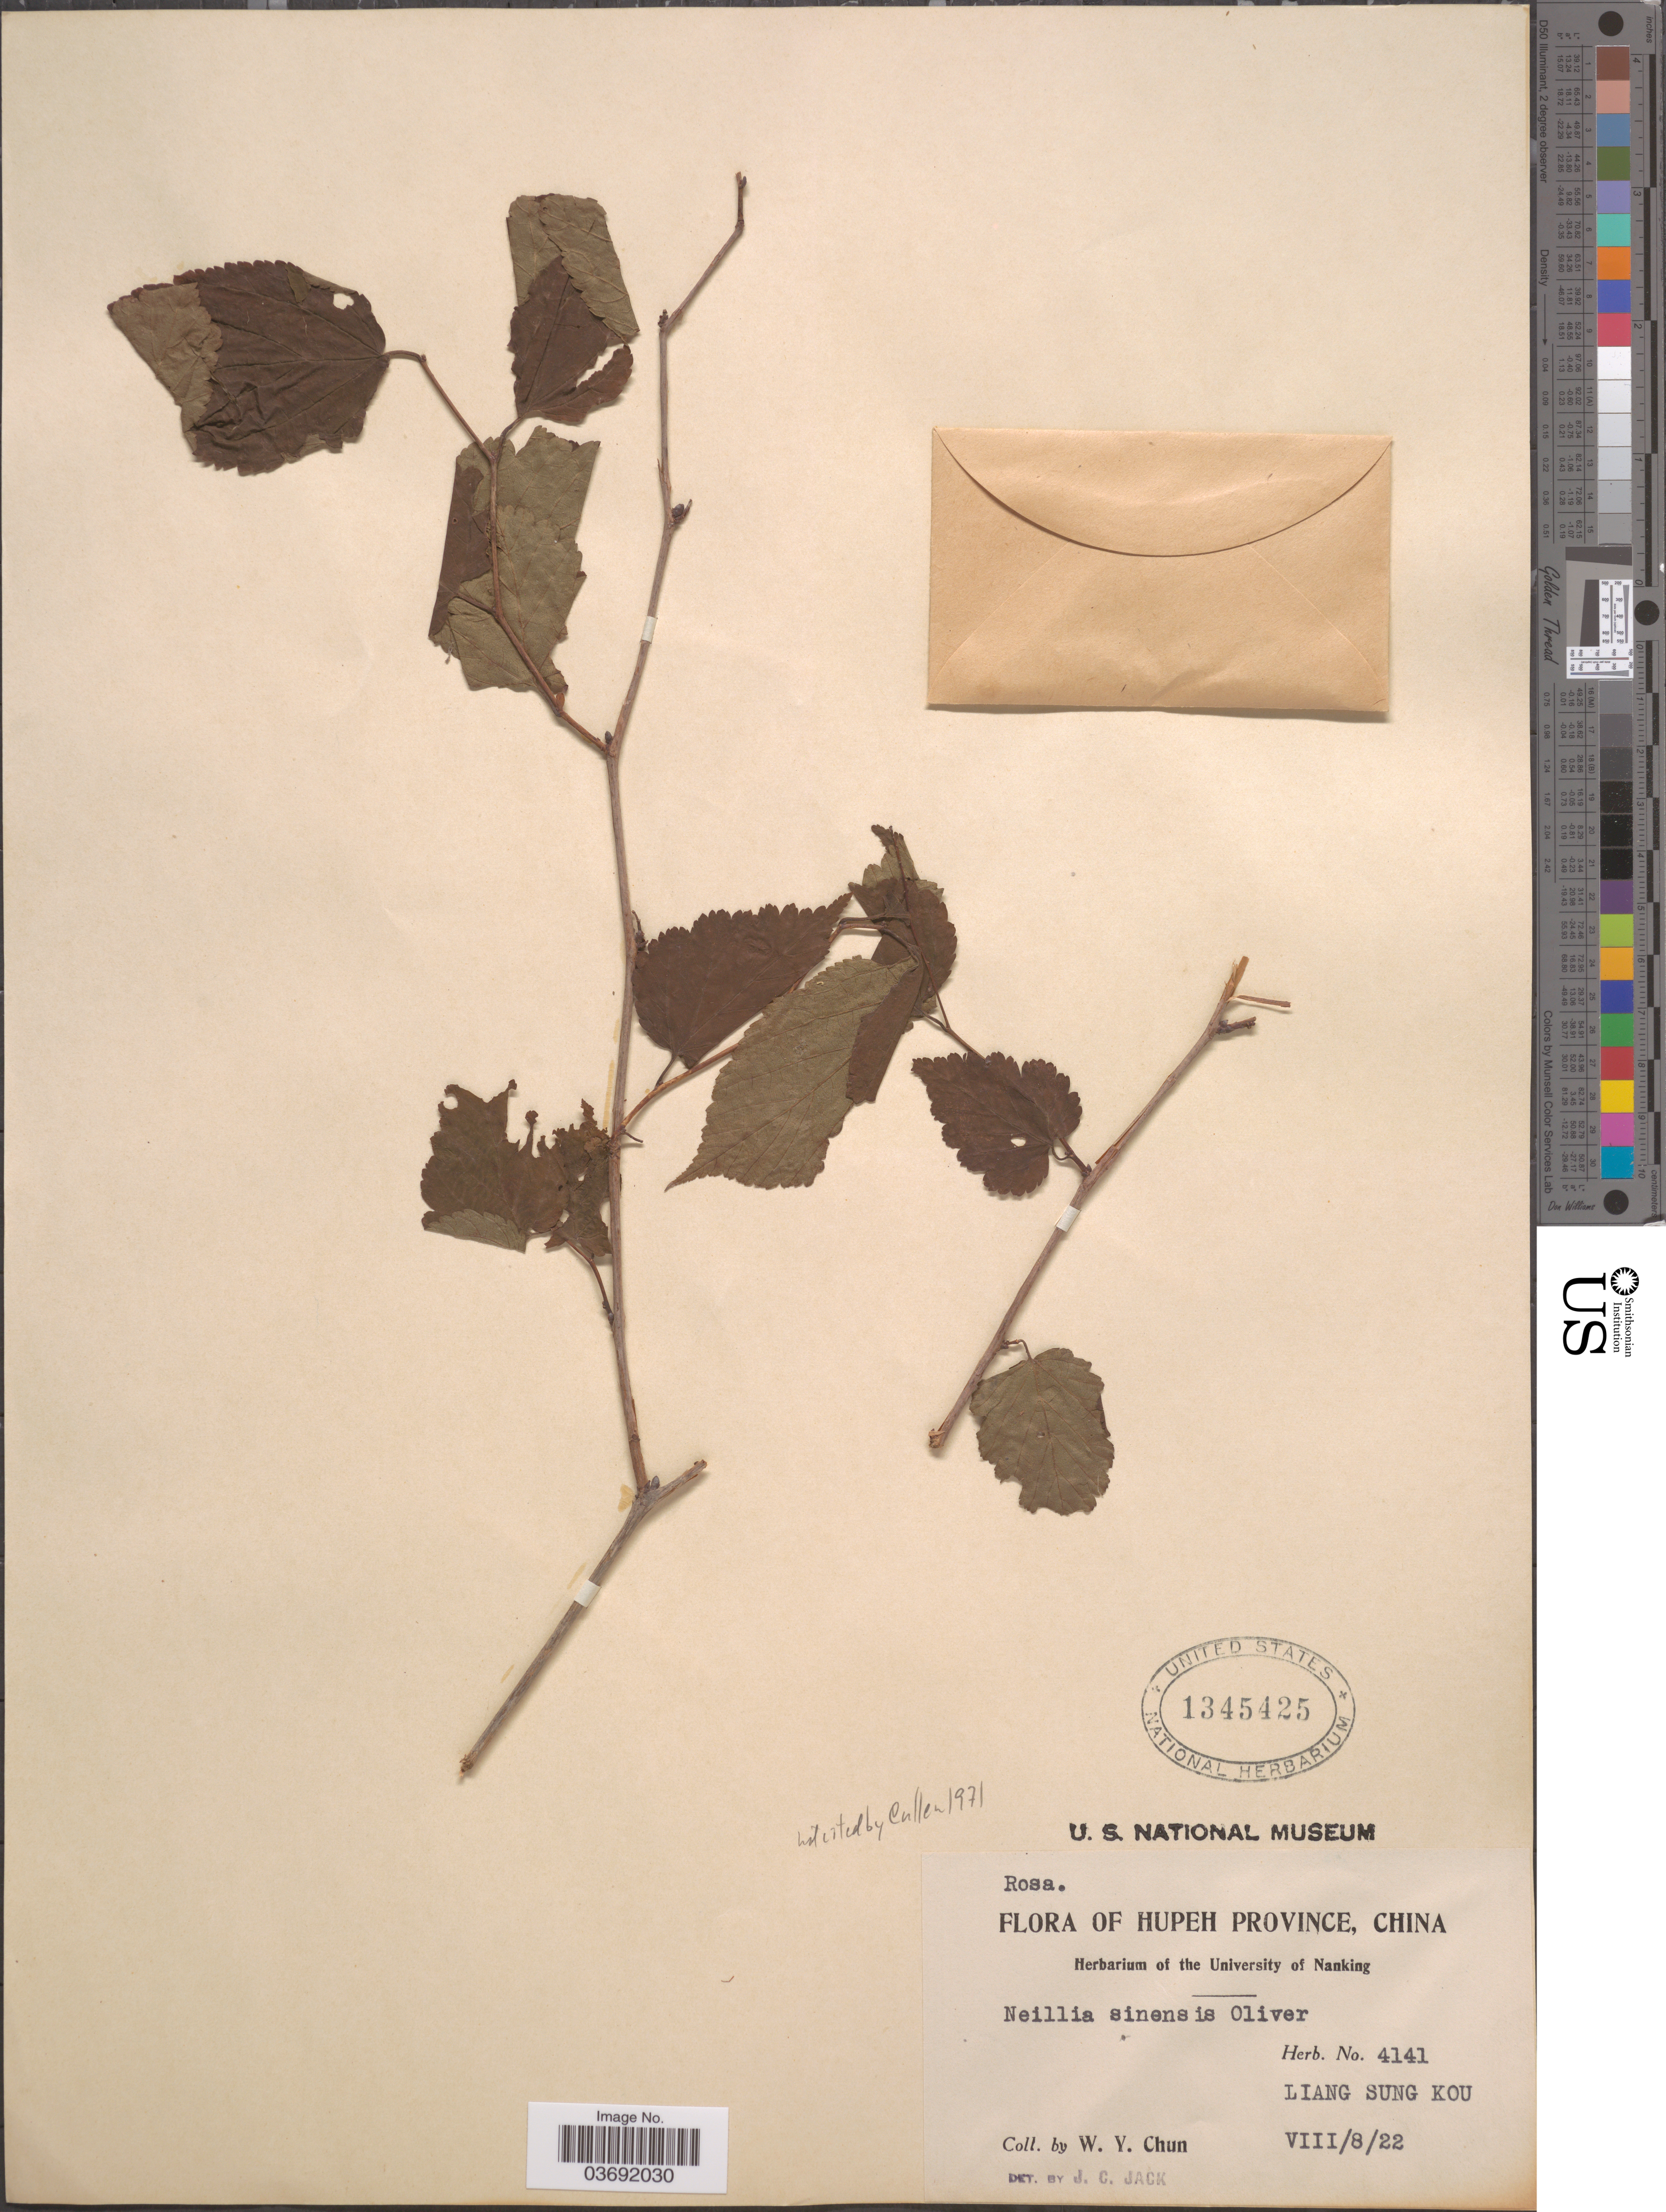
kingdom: Plantae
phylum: Tracheophyta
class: Magnoliopsida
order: Rosales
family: Rosaceae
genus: Neillia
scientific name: Neillia sinensis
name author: Oliv.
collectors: W. Y. Chun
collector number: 4141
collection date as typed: Transcribed d/m/y: 8/8/22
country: China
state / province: Hubei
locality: Hupeh Province, China. Liang Sung Kou.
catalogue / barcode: US 1345425